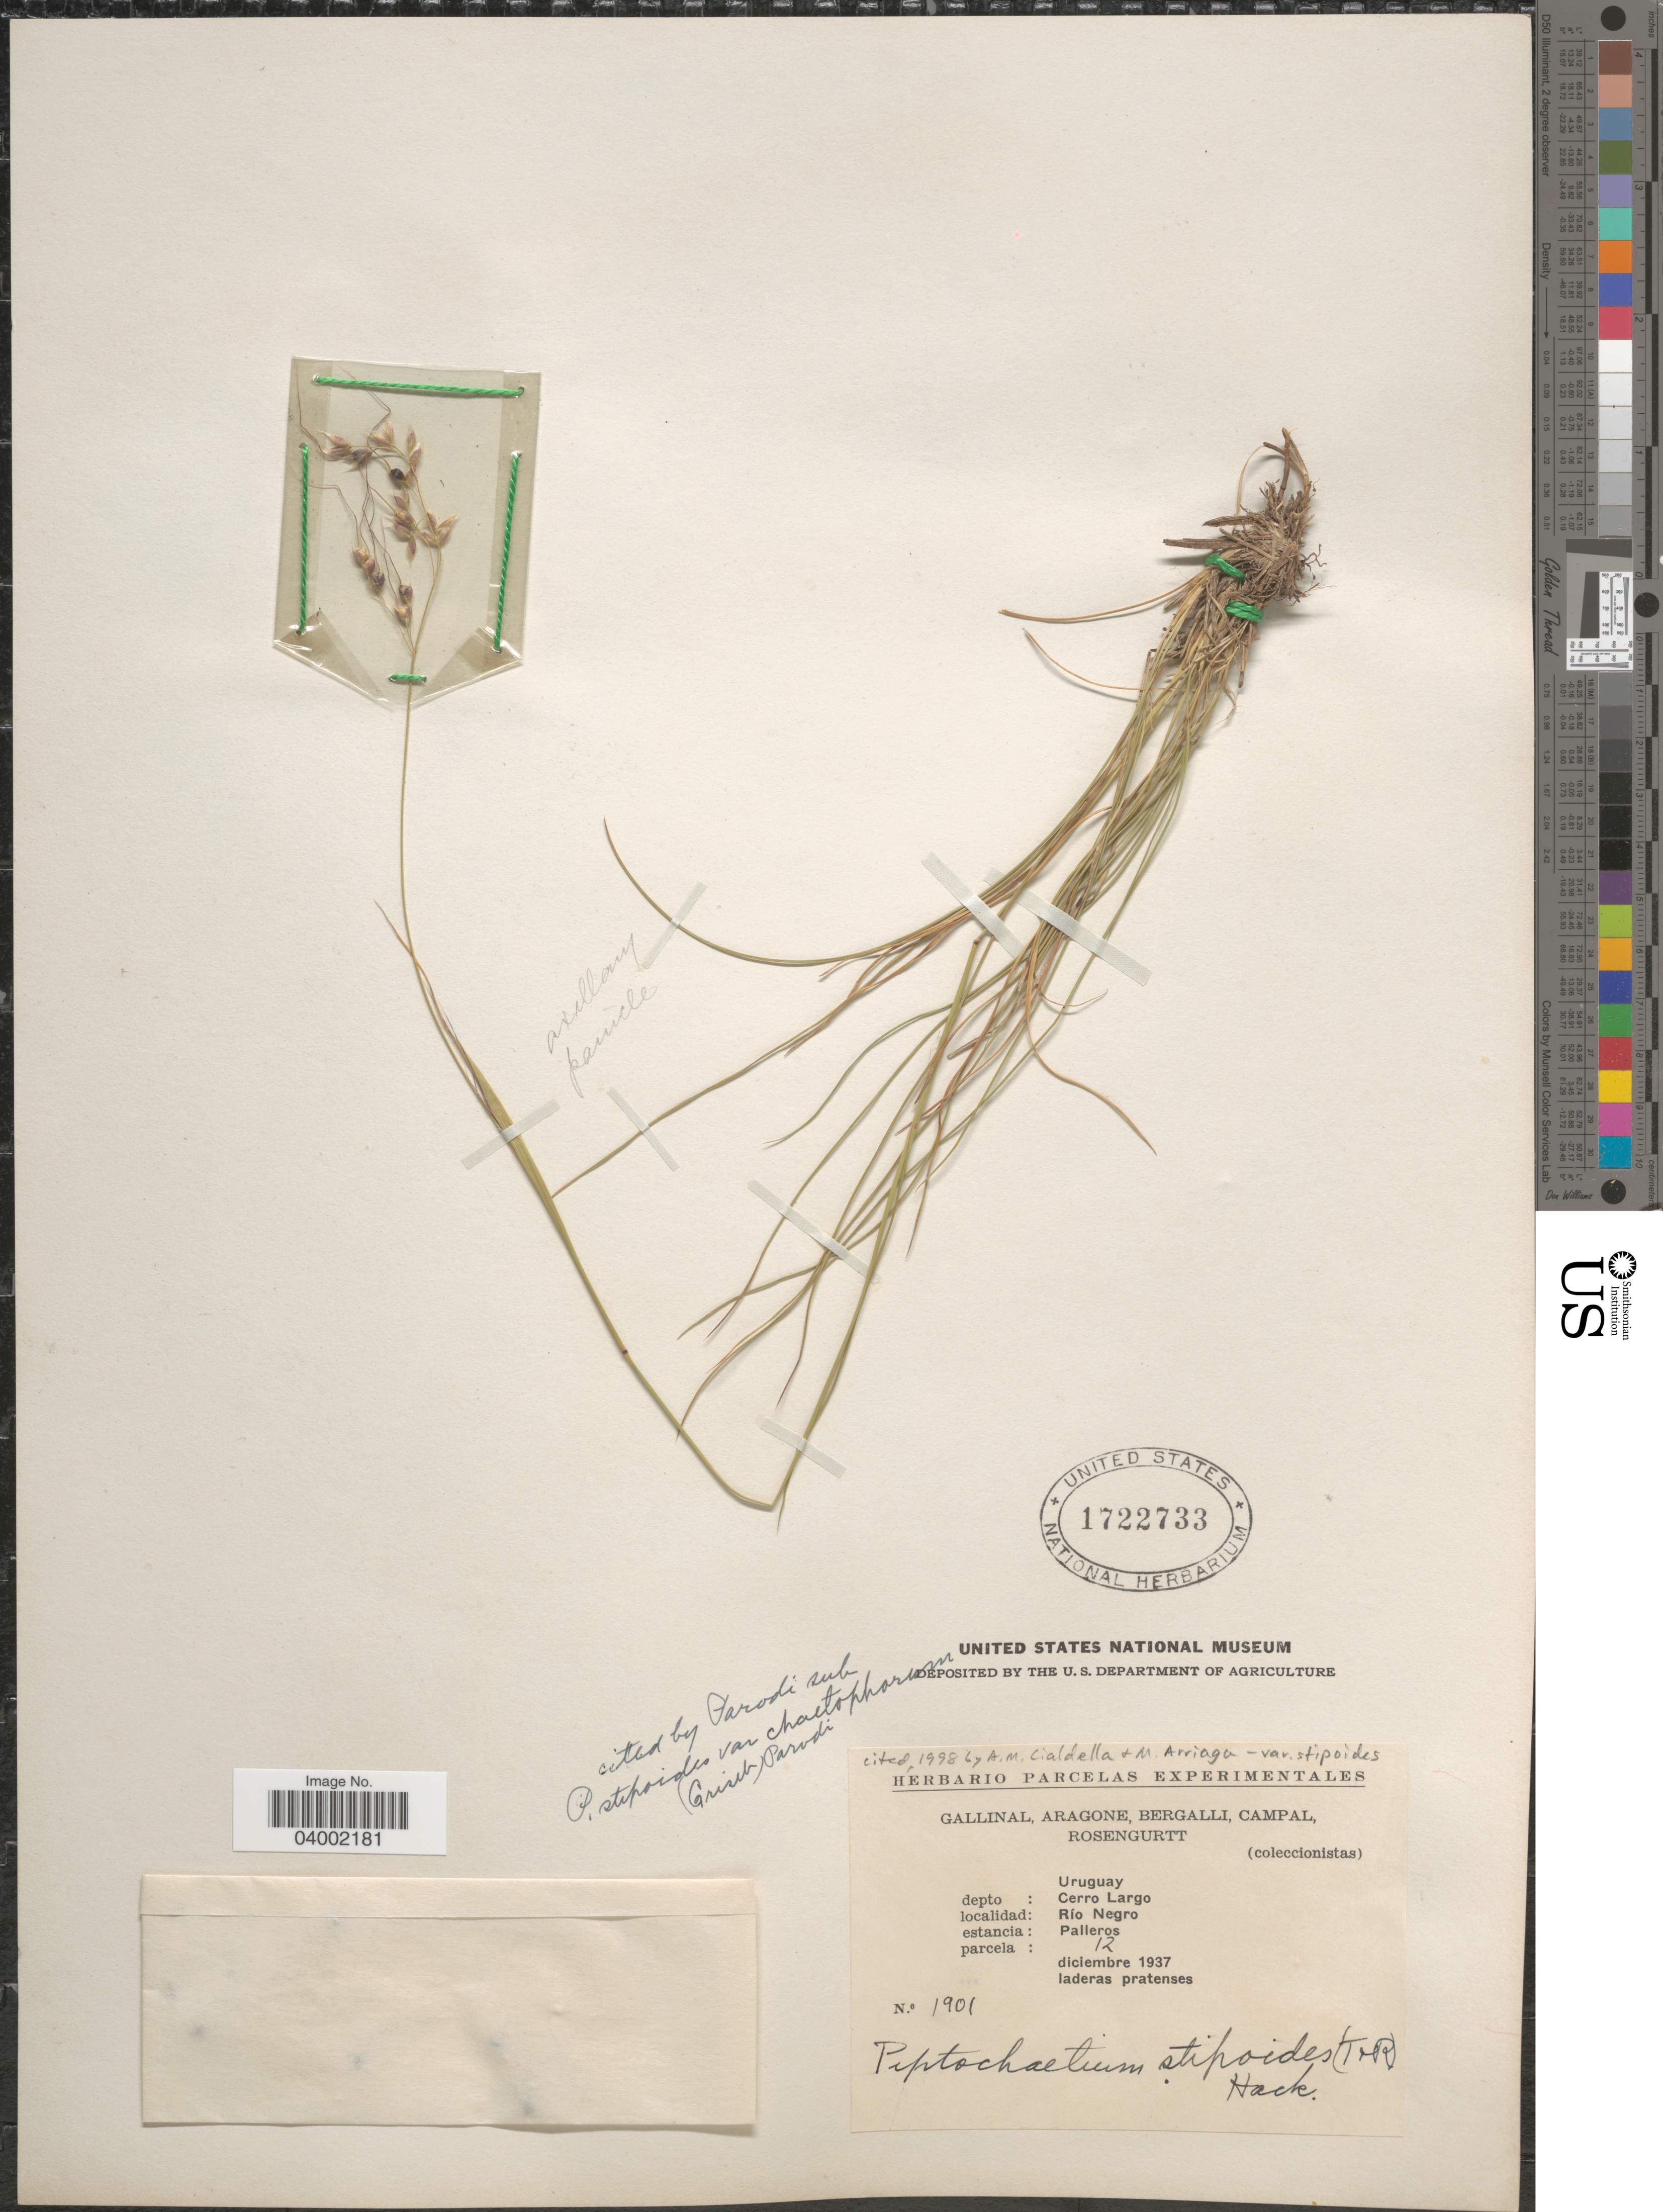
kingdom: Plantae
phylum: Tracheophyta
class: Liliopsida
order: Poales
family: Poaceae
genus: Piptochaetium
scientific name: Piptochaetium stipoides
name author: (Trin. & Rupr.) Hack. & Arechav.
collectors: -. Gallinal, -- Aragone, -- Bergalli, -- Campal & Rosengurtt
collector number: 1901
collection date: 1937-12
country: Uruguay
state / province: Cerro Largo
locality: Depto: Cerro Largo. Río Negro. Estancia: Palleros. Parcela: 12.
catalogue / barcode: US 1722733